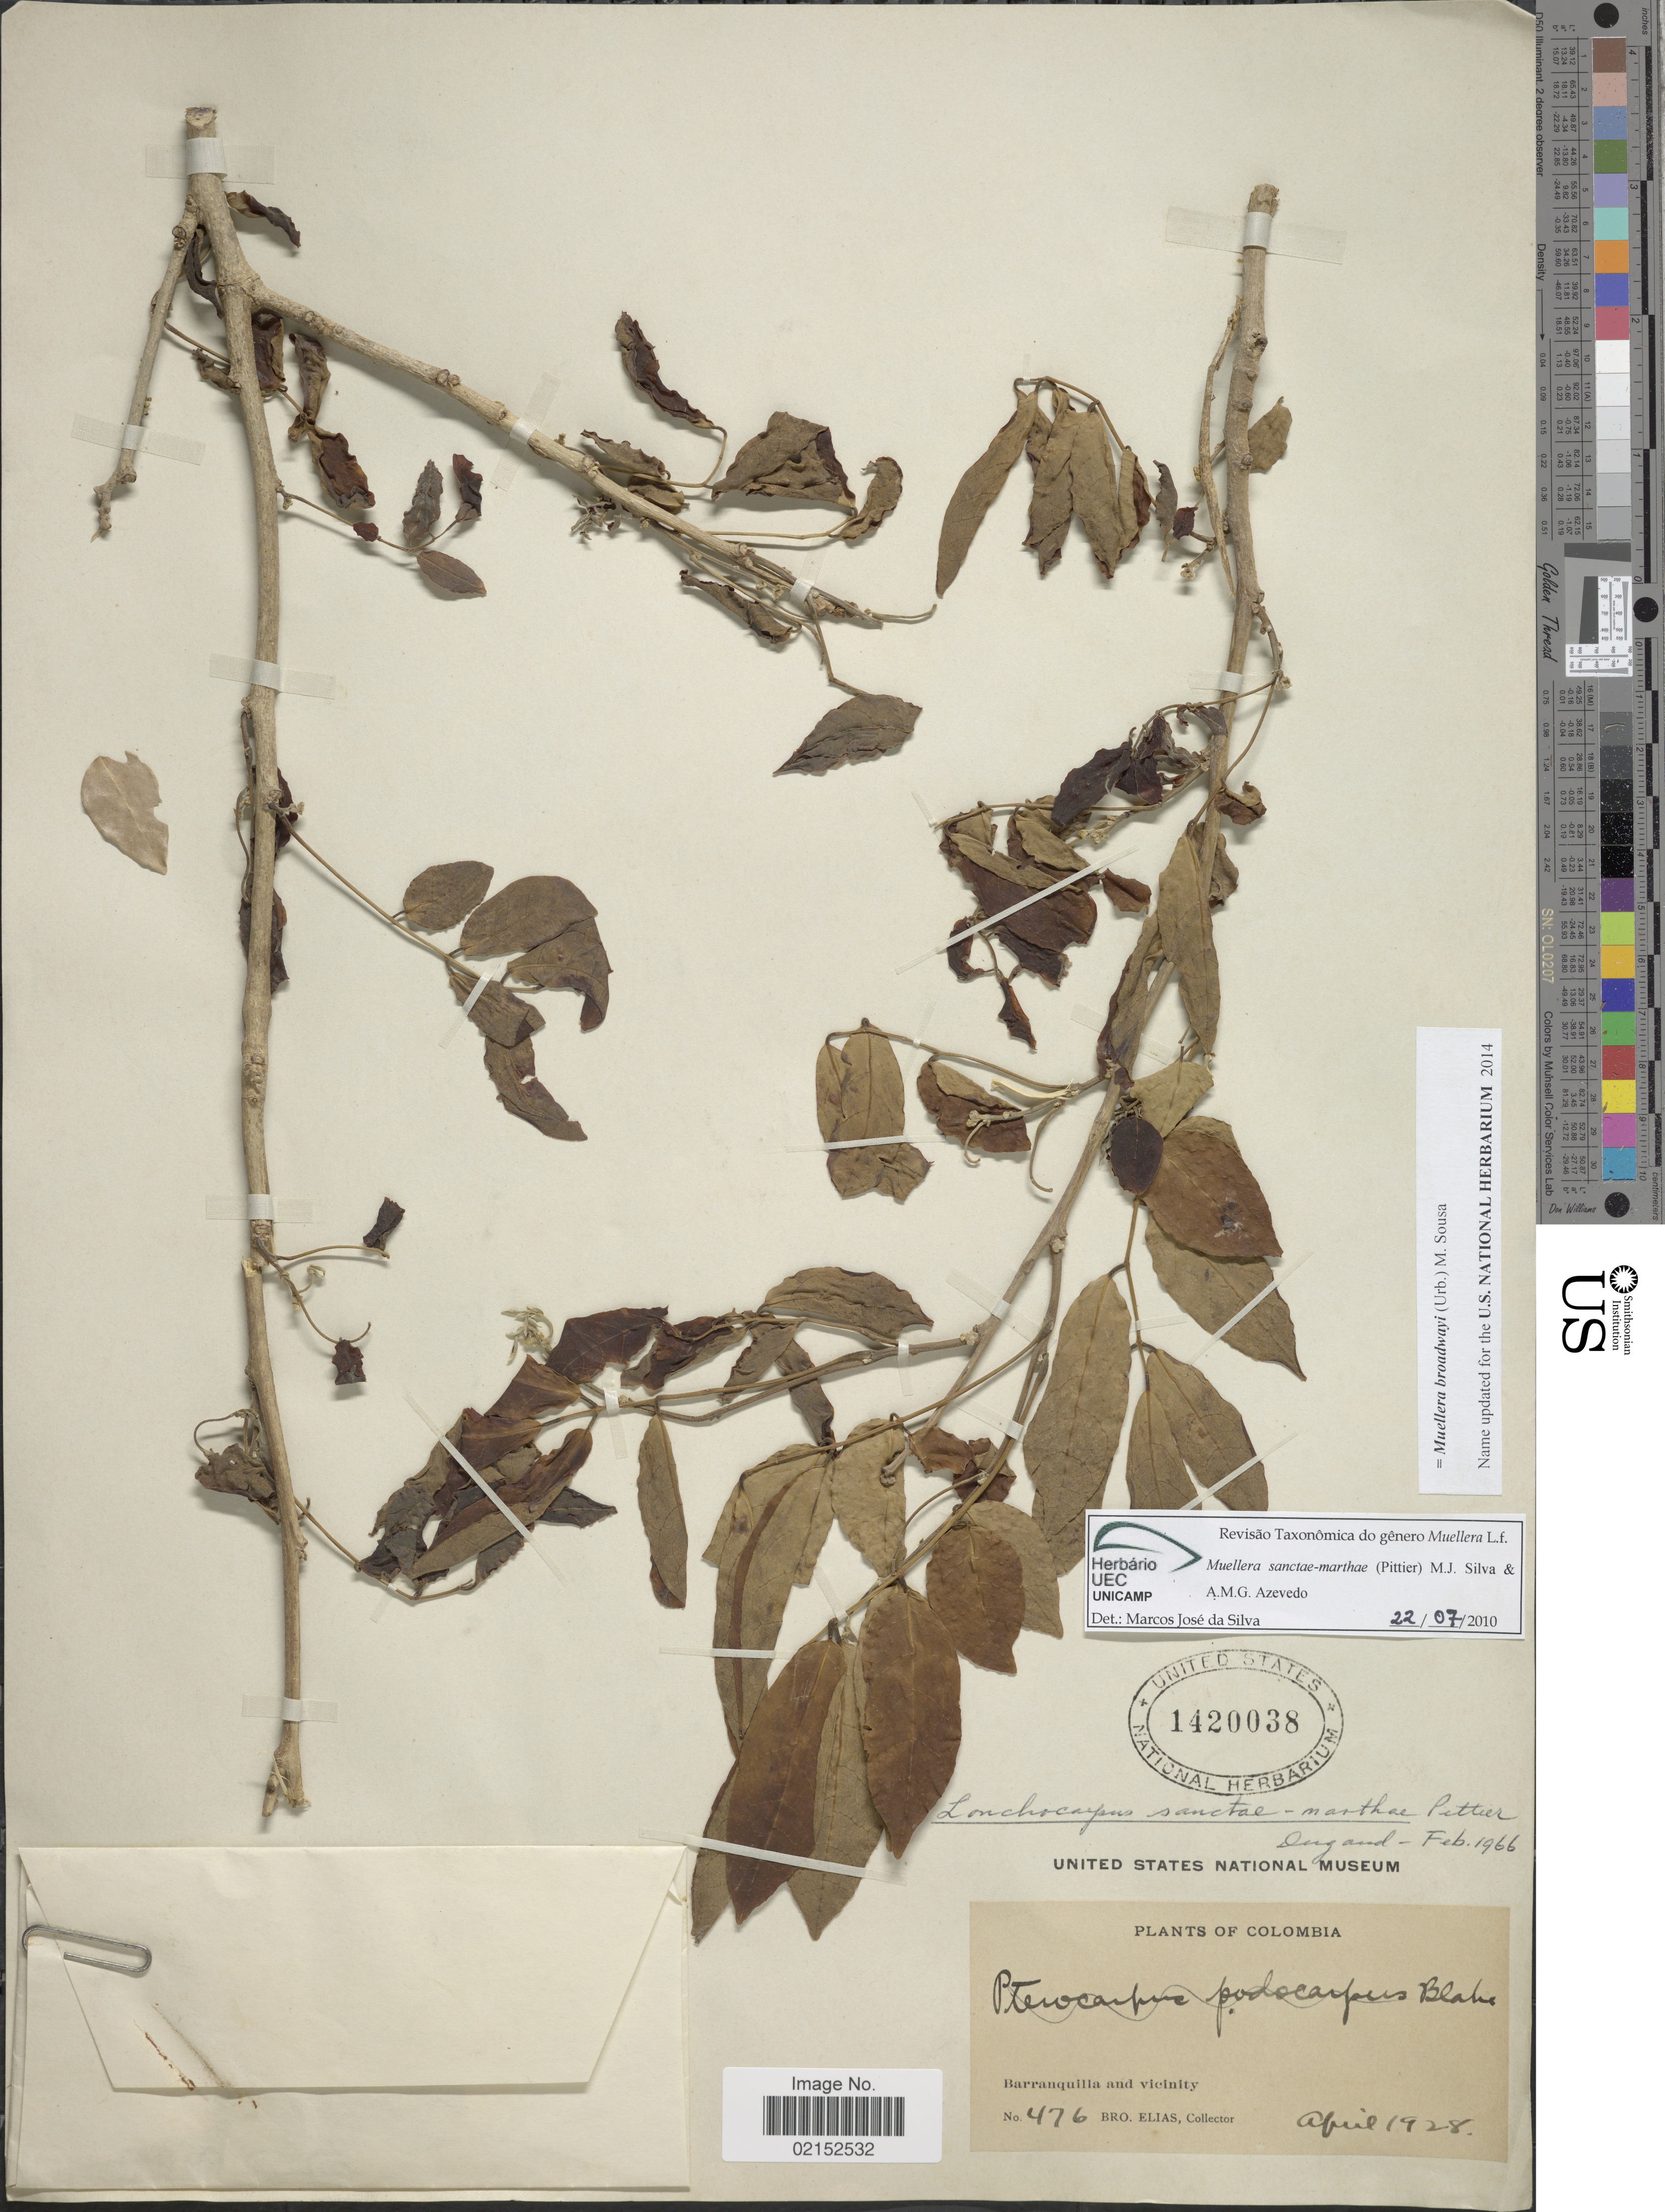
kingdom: Plantae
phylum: Tracheophyta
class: Magnoliopsida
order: Fabales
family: Fabaceae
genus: Muellera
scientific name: Muellera broadwayi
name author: (Urb.) M. Sousa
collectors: Bro. Elias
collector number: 476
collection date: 1928-04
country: Colombia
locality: Barranquilla and vicinity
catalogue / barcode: US 1420038